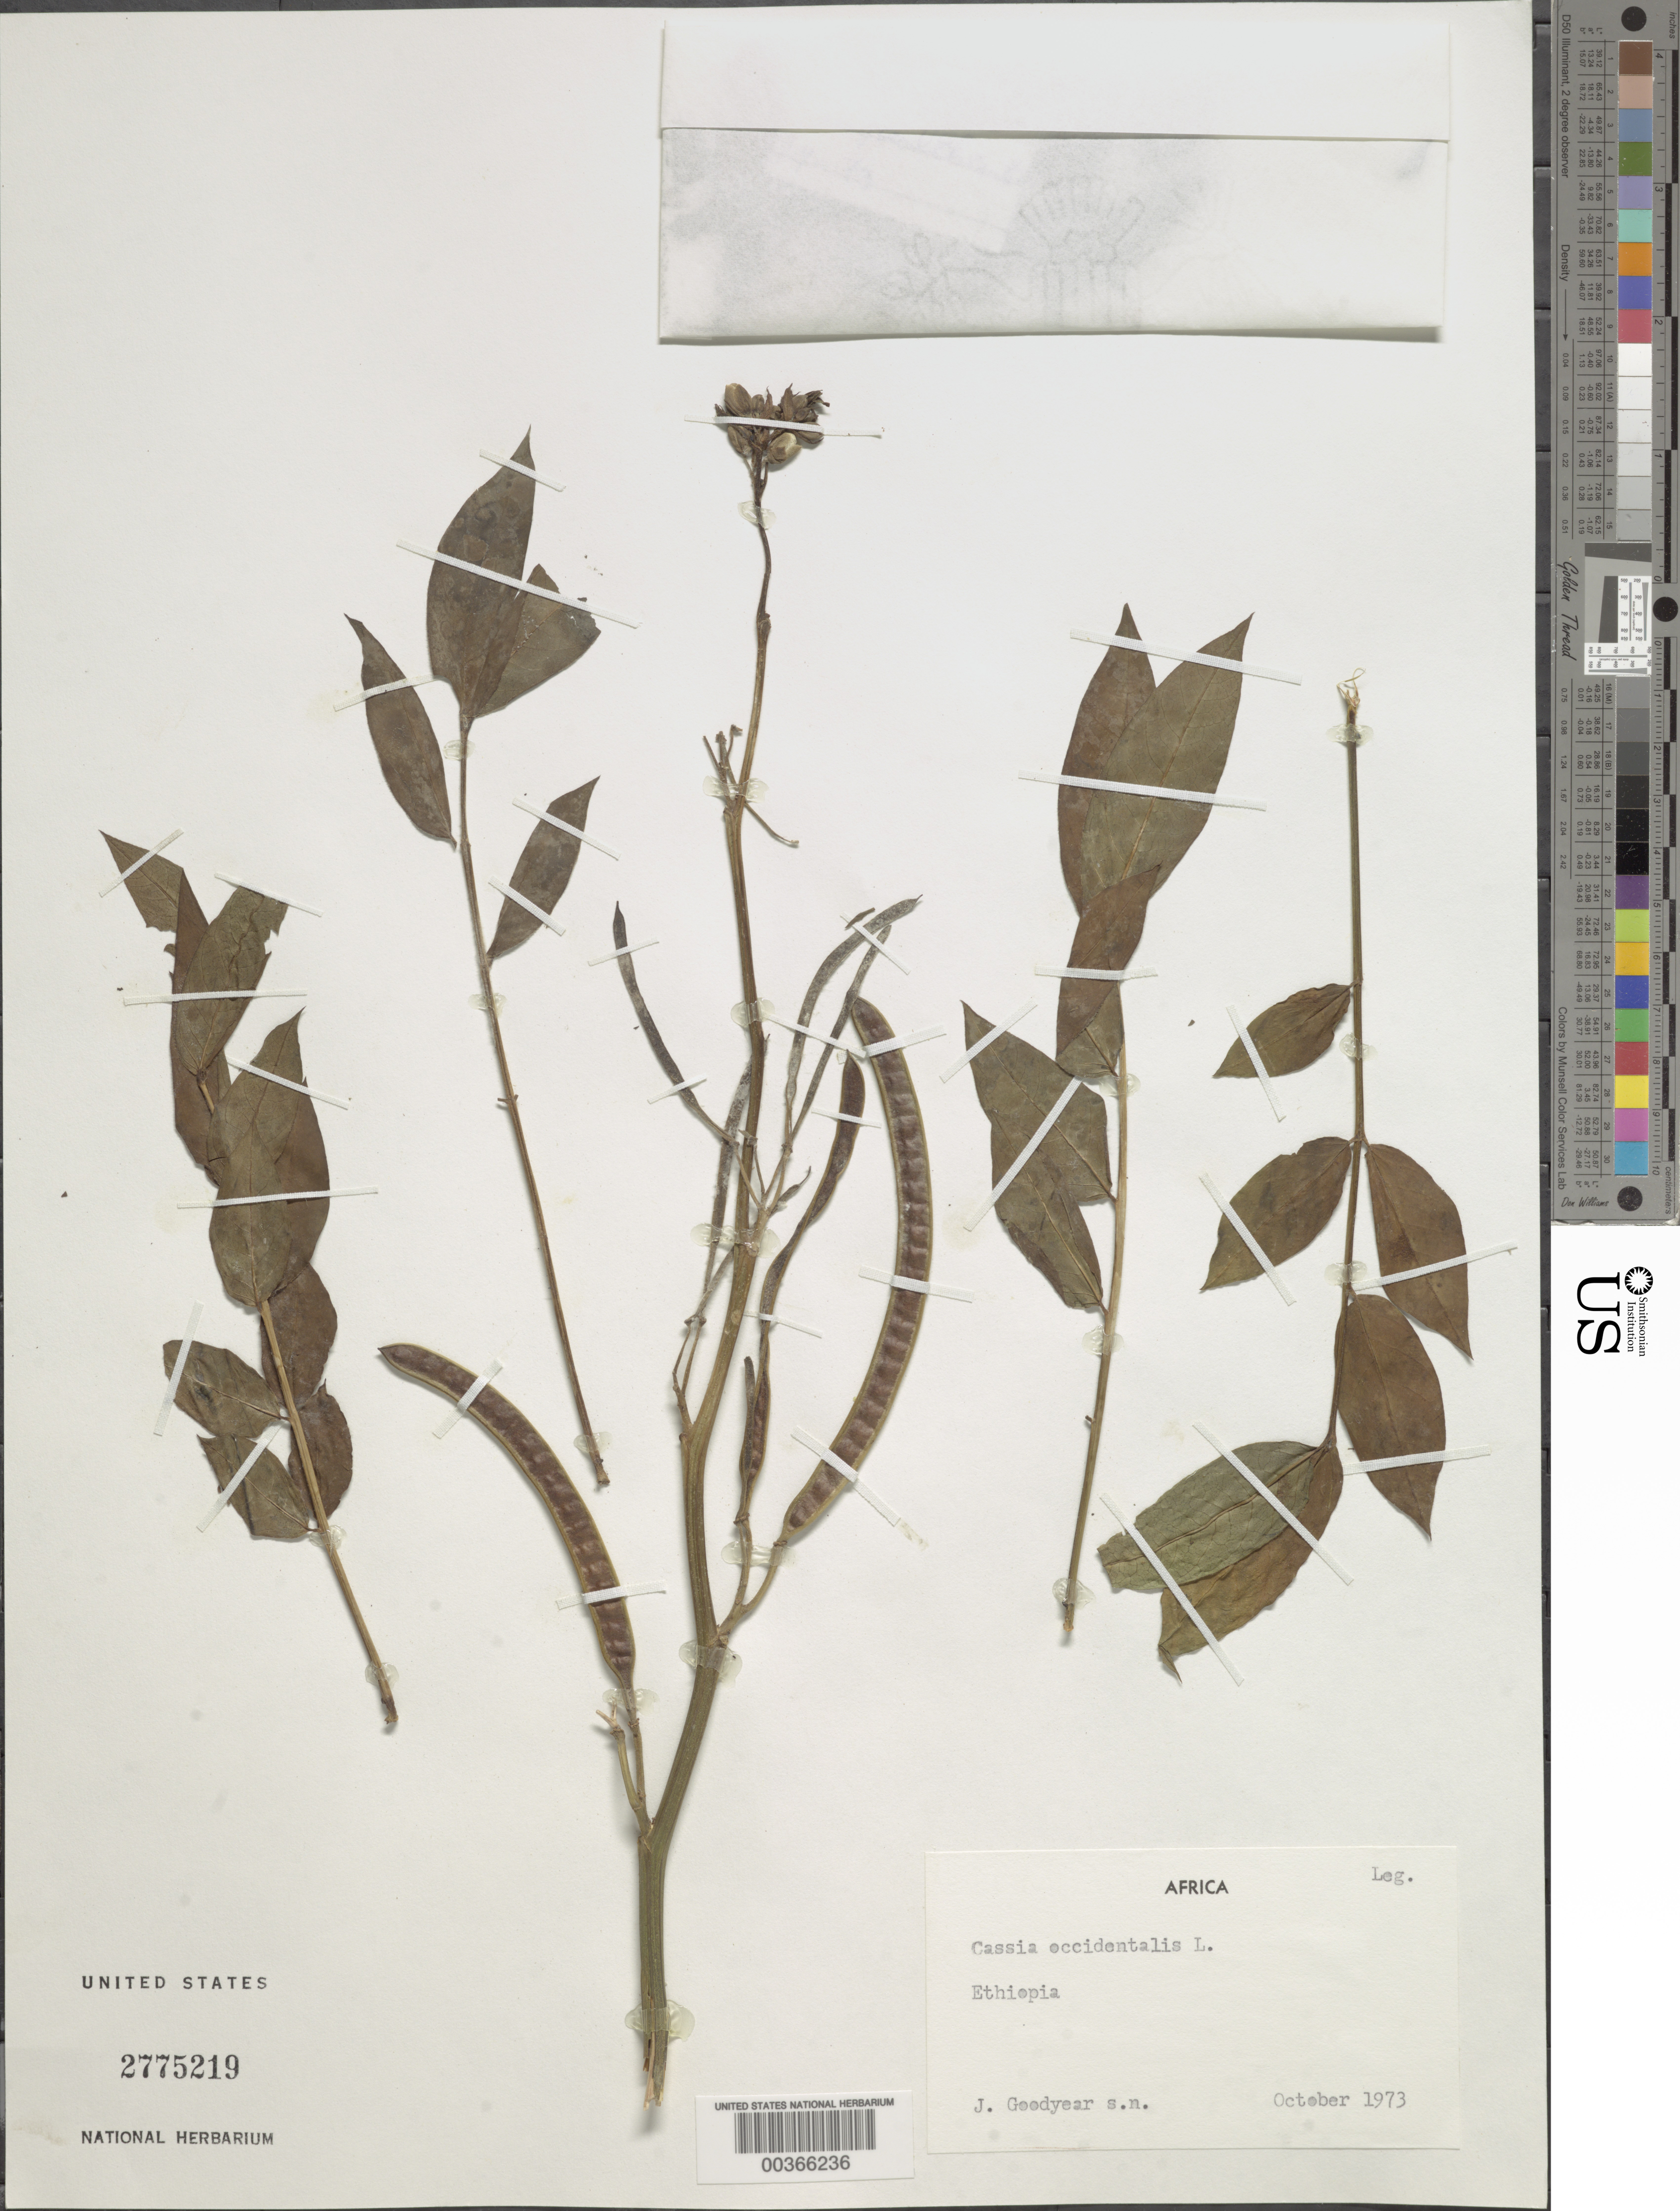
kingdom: Plantae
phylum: Tracheophyta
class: Magnoliopsida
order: Fabales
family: Fabaceae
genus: Senna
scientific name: Senna occidentalis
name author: (L.) Link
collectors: J. Goodyear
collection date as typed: Oct 1973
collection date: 1973-10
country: Ethiopia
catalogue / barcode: US 2775219